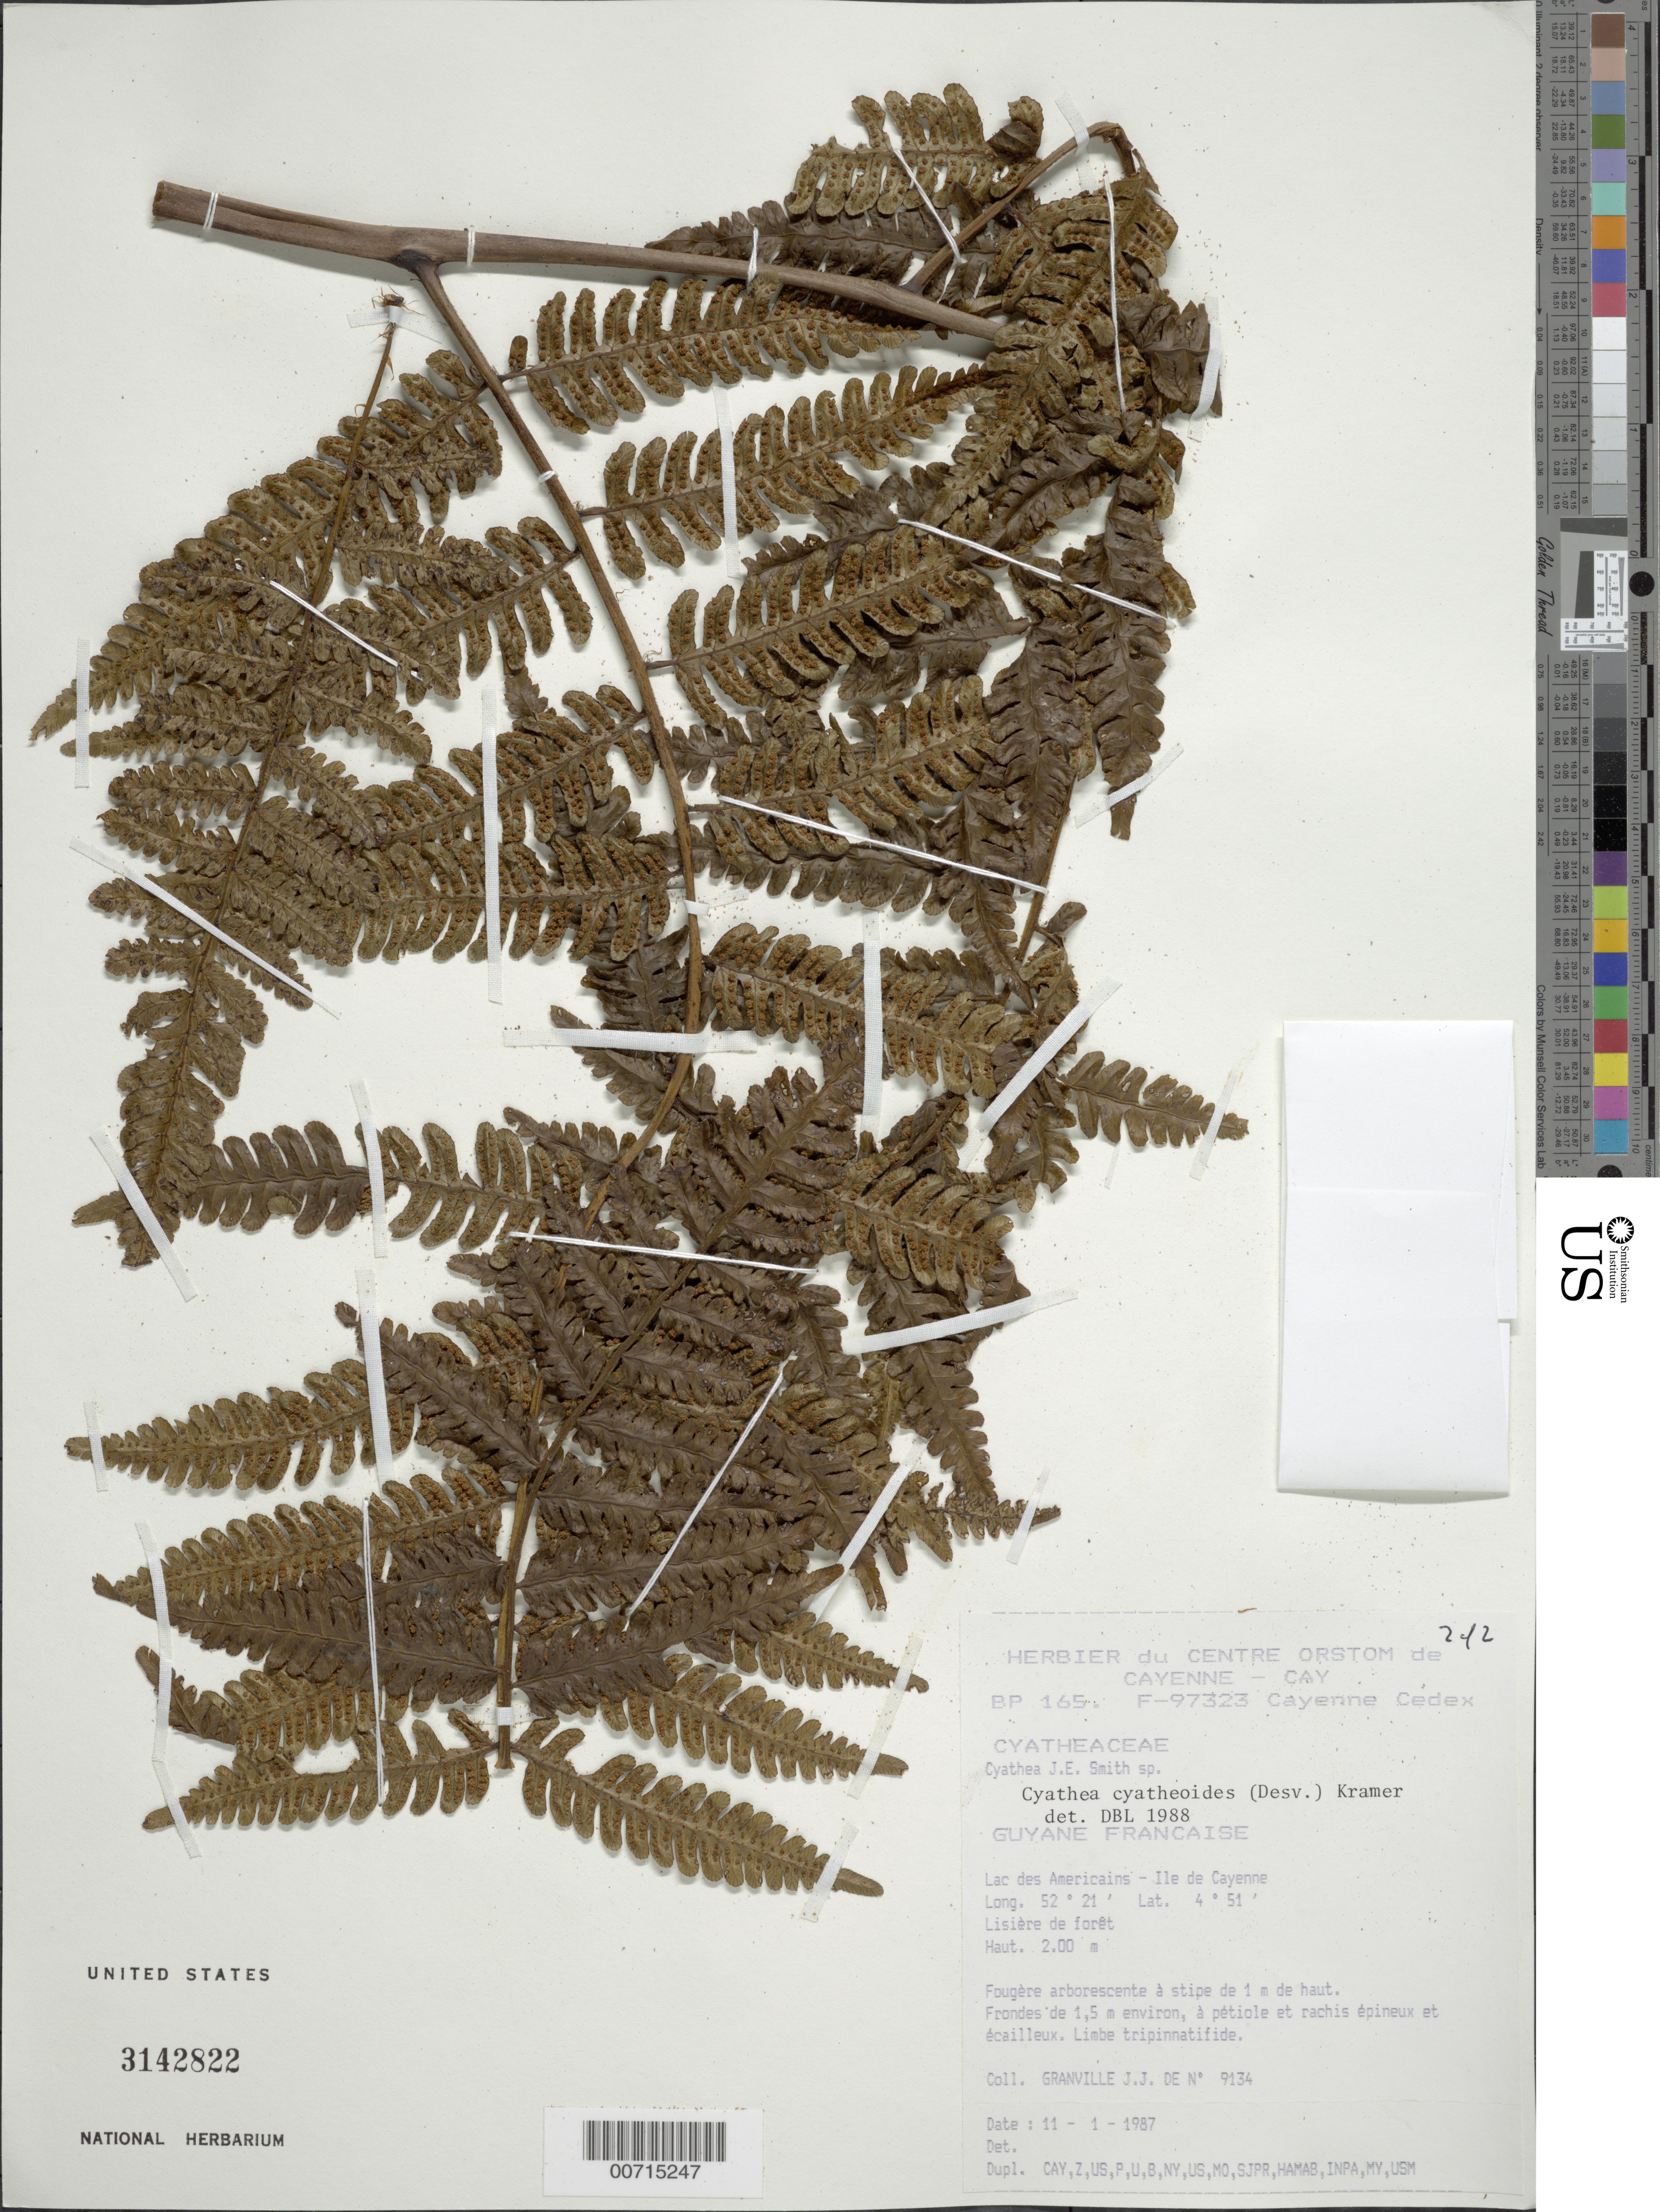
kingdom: Plantae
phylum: Tracheophyta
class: Polypodiopsida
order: Cyatheales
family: Cyatheaceae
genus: Cyathea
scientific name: Cyathea cyatheoides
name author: (Desv.) K.U. Kramer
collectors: J.-J. de Granville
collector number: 9134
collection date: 1987-01-11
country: French Guiana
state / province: Cayenne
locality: Guyane Francaise. Lac des Americains - Ile de Cayenne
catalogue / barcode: US 3142822